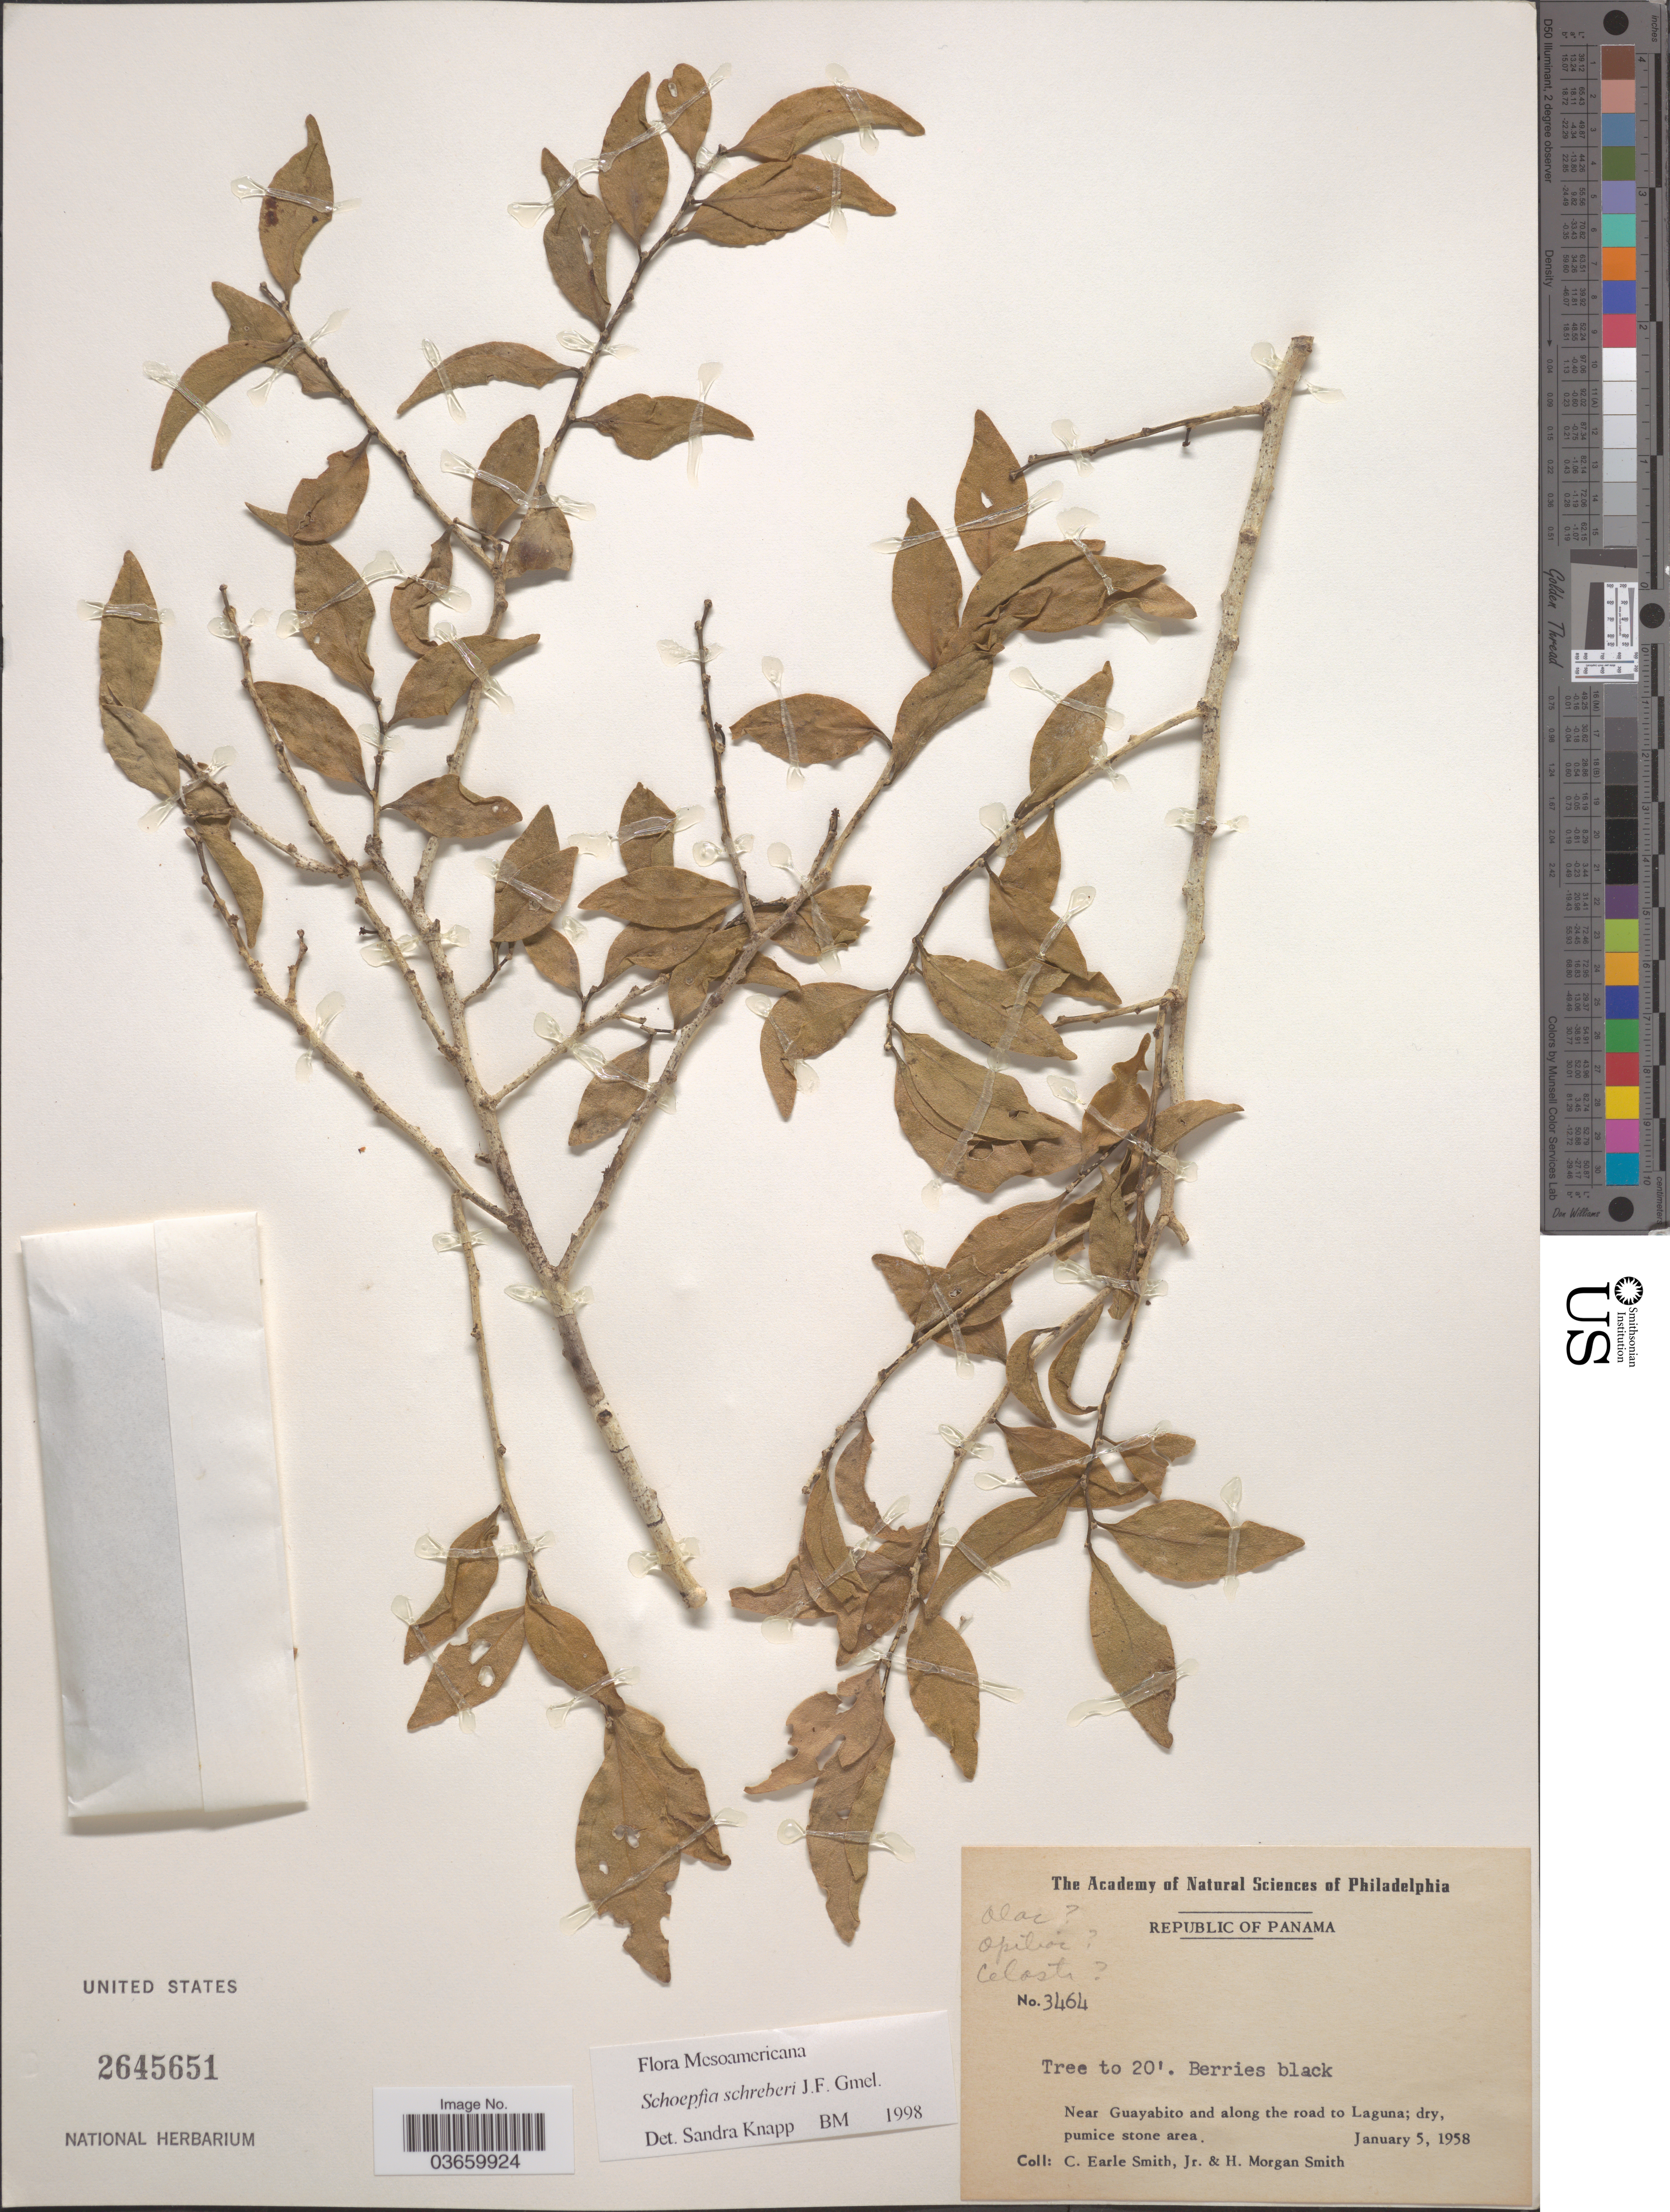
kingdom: Plantae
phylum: Tracheophyta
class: Magnoliopsida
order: Santalales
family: Schoepfiaceae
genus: Schoepfia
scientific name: Schoepfia schreberi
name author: J.F. Gmel.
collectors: C. E. Smith Jr. & H. M. Smith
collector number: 3464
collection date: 1958-01-05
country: Panama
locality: Near Guayabito and along the road to Laguna.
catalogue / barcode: US 2645651